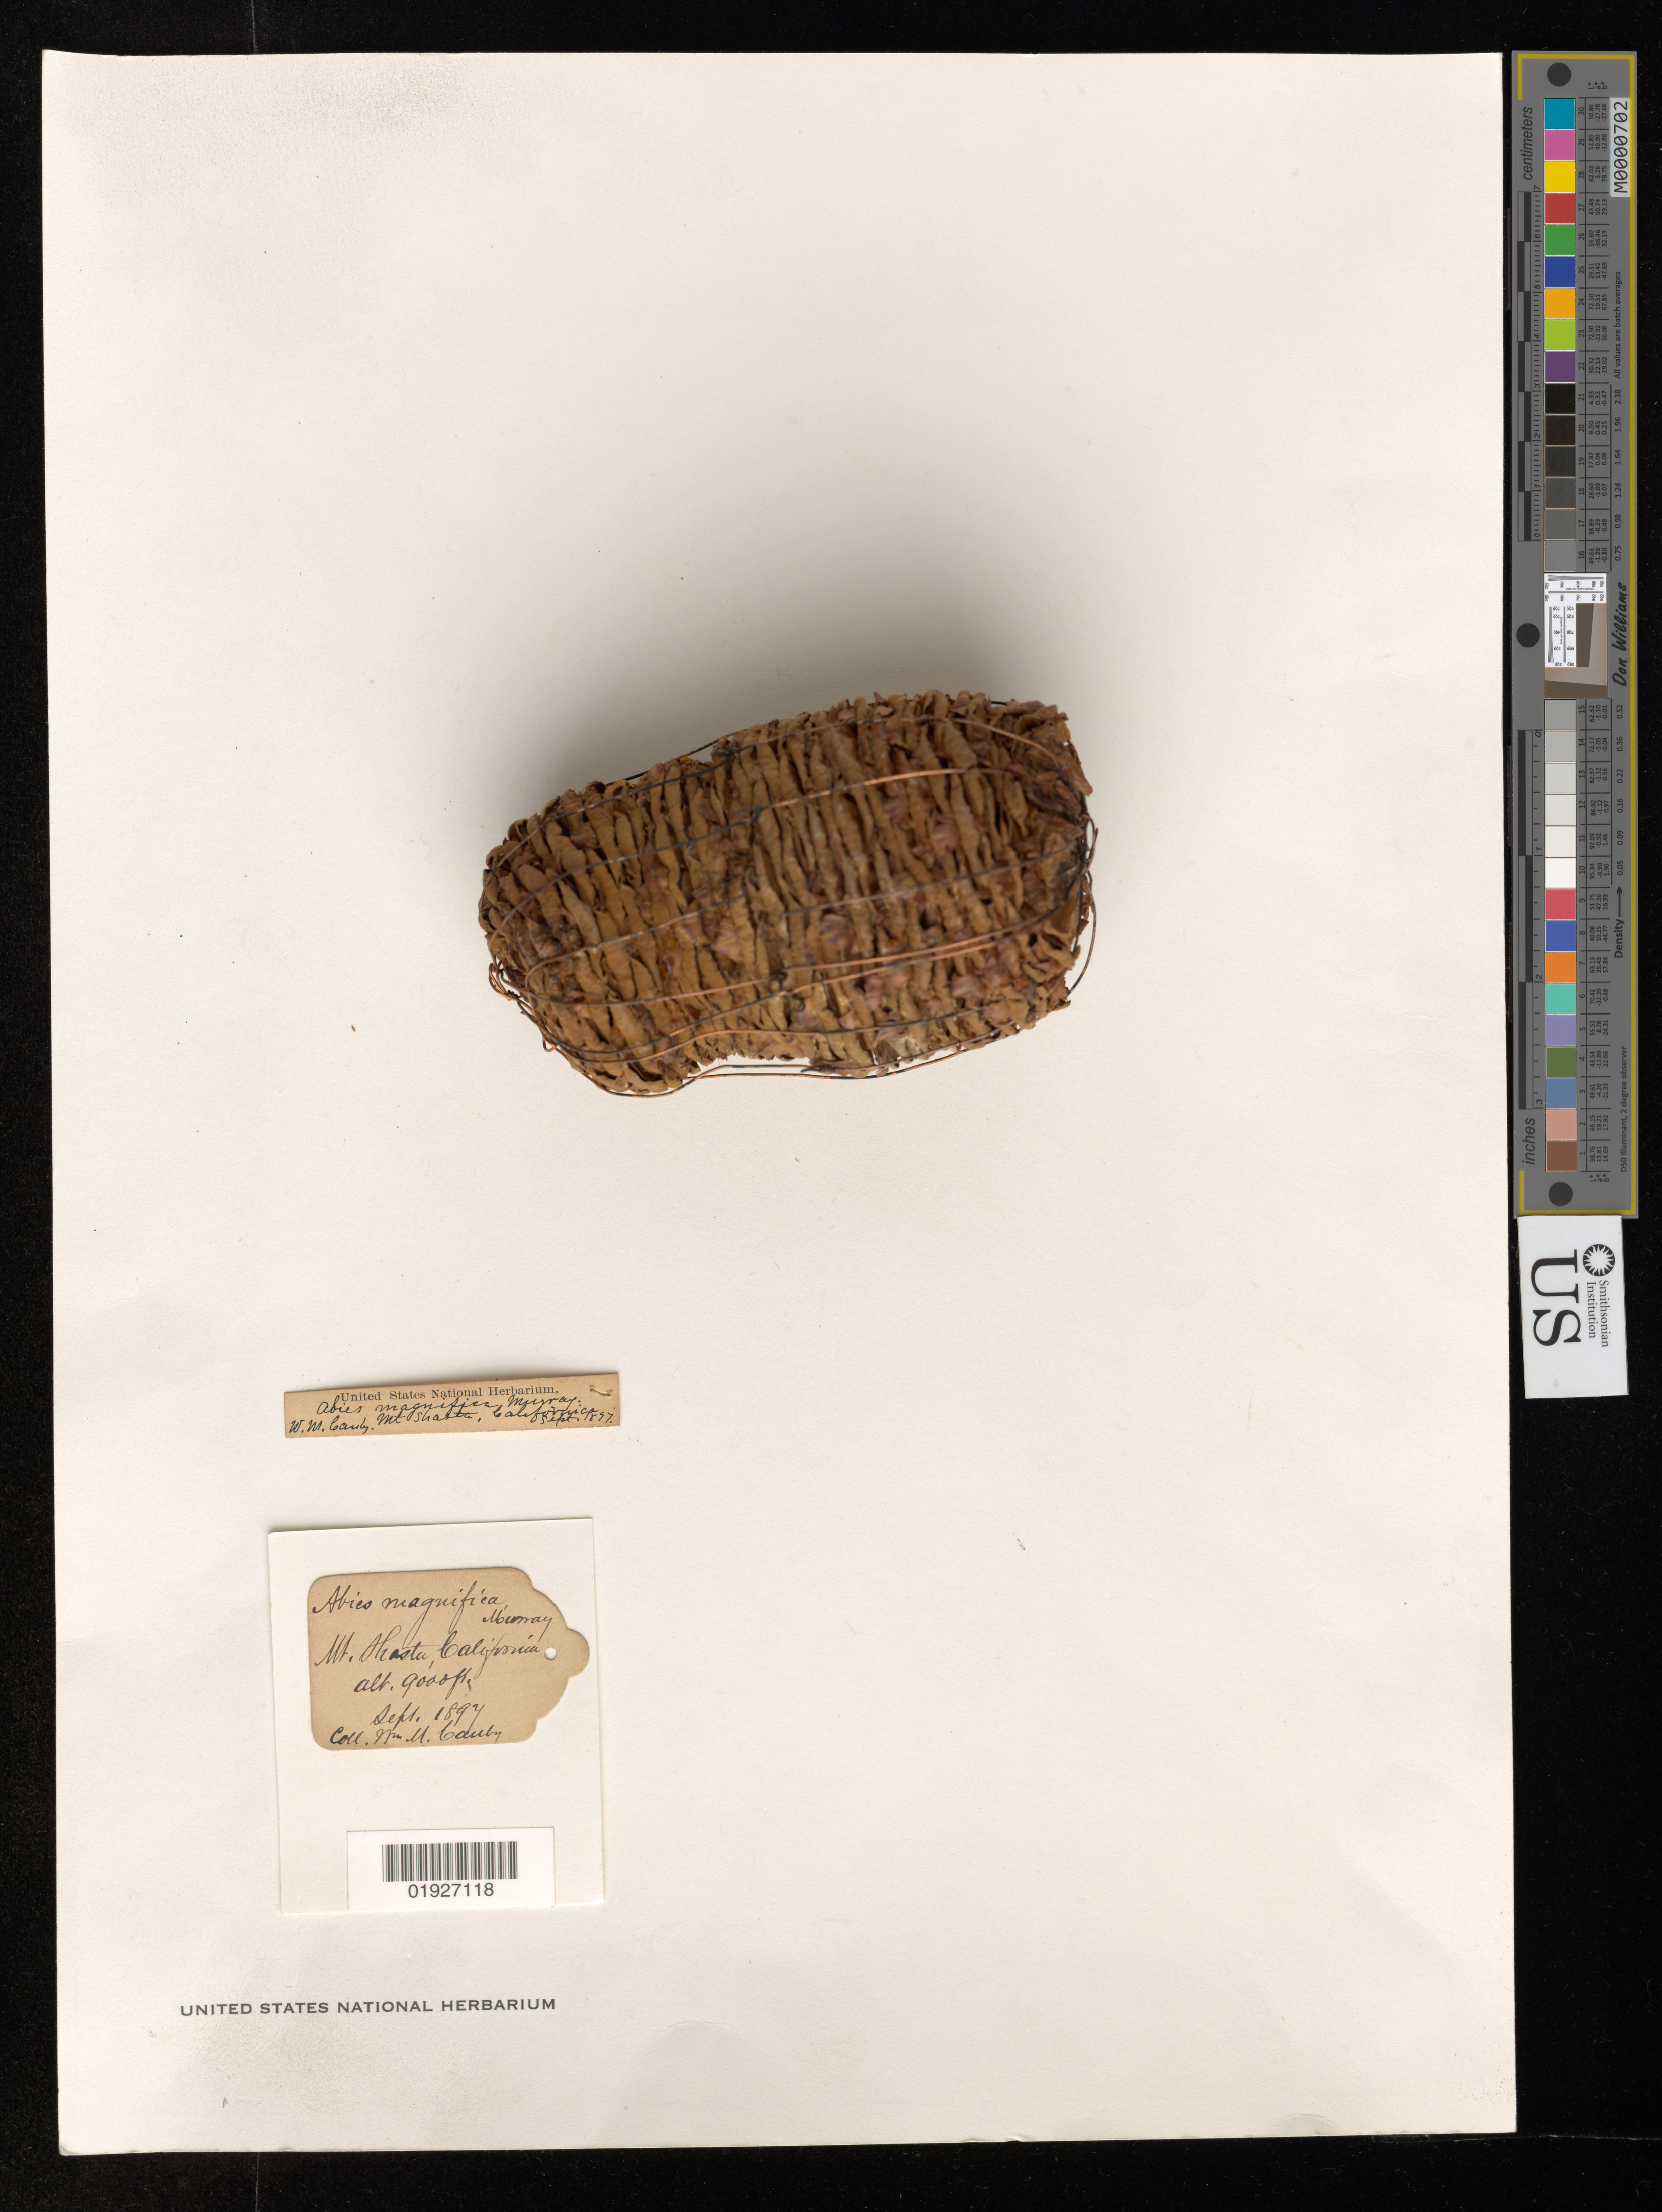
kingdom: Plantae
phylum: Tracheophyta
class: Pinopsida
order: Pinales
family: Pinaceae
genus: Abies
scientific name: Abies magnifica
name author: A. Murray bis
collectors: W. M. Canby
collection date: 1894-09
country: United States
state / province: California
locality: Mt. Shasta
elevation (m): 2743